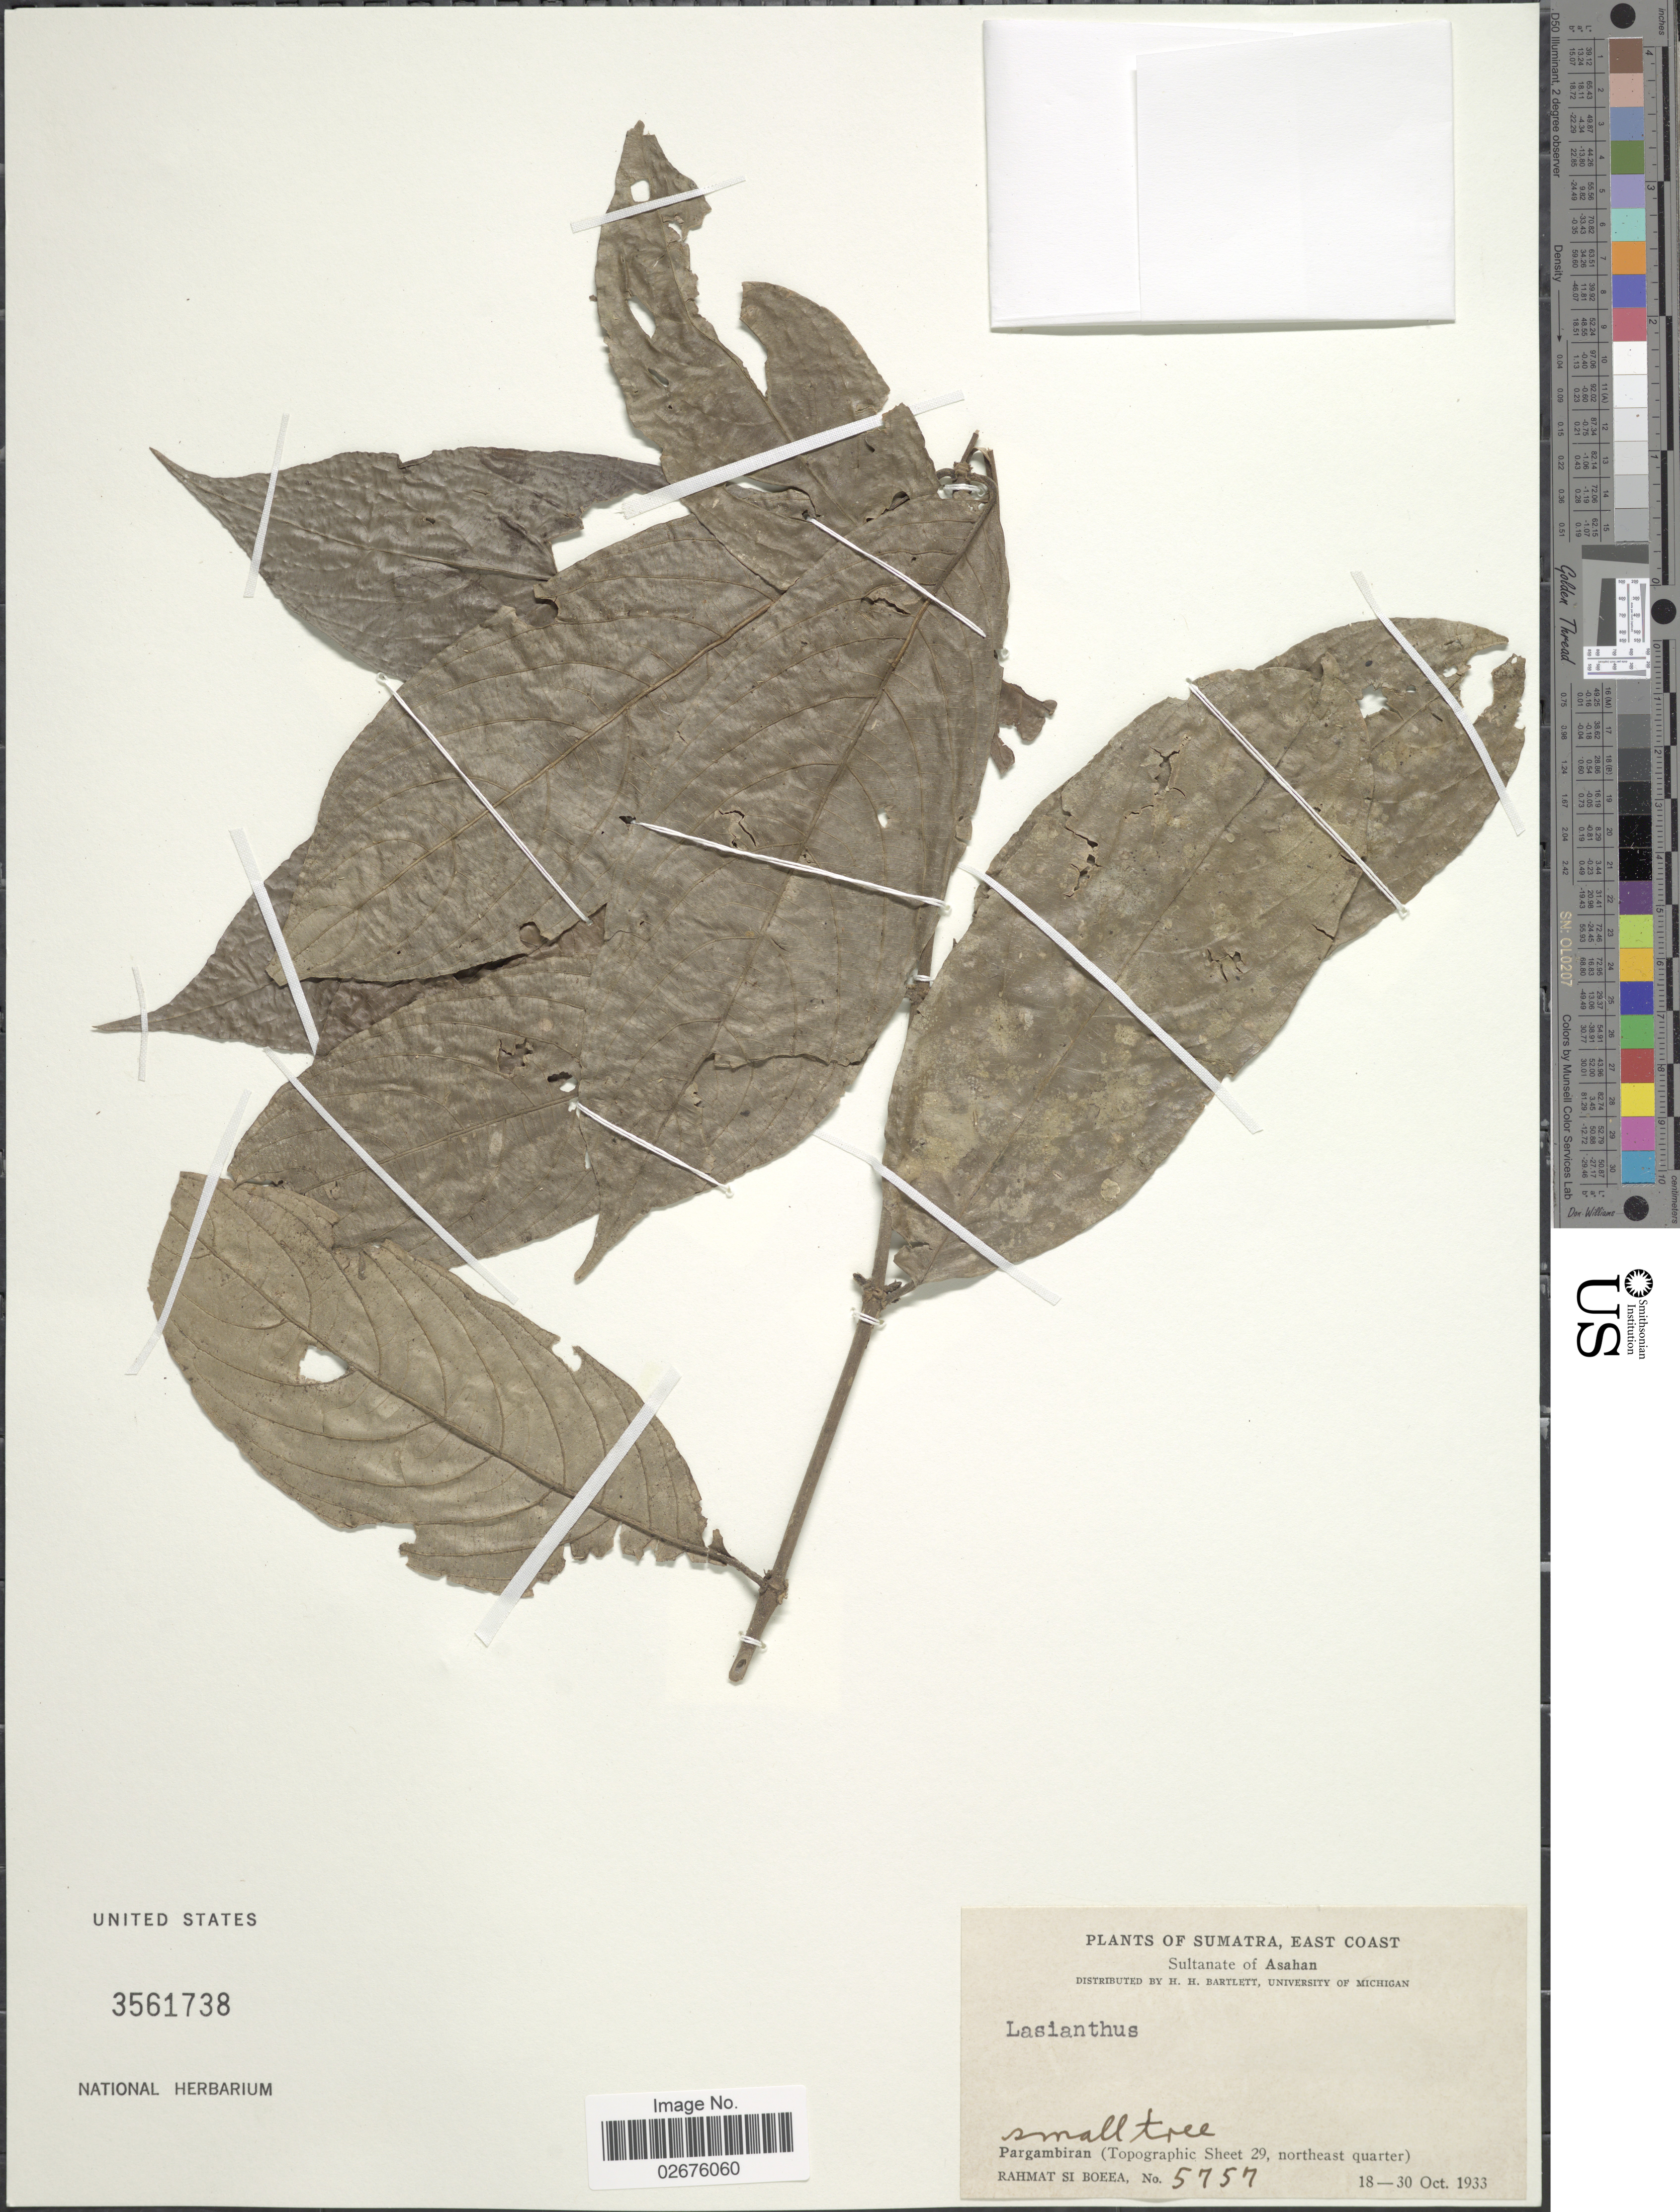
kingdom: Plantae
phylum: Tracheophyta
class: Magnoliopsida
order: Gentianales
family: Rubiaceae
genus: Lasianthus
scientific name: Lasianthus sp.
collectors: Rahmat Si Boeea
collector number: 5757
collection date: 1933-10-18/1933-10-30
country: Indonesia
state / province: Sumatra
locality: East Coast. Sultanate of Asahan. Pargambiran (Topographic Sheet 29, northeast quarter)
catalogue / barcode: US 3561738